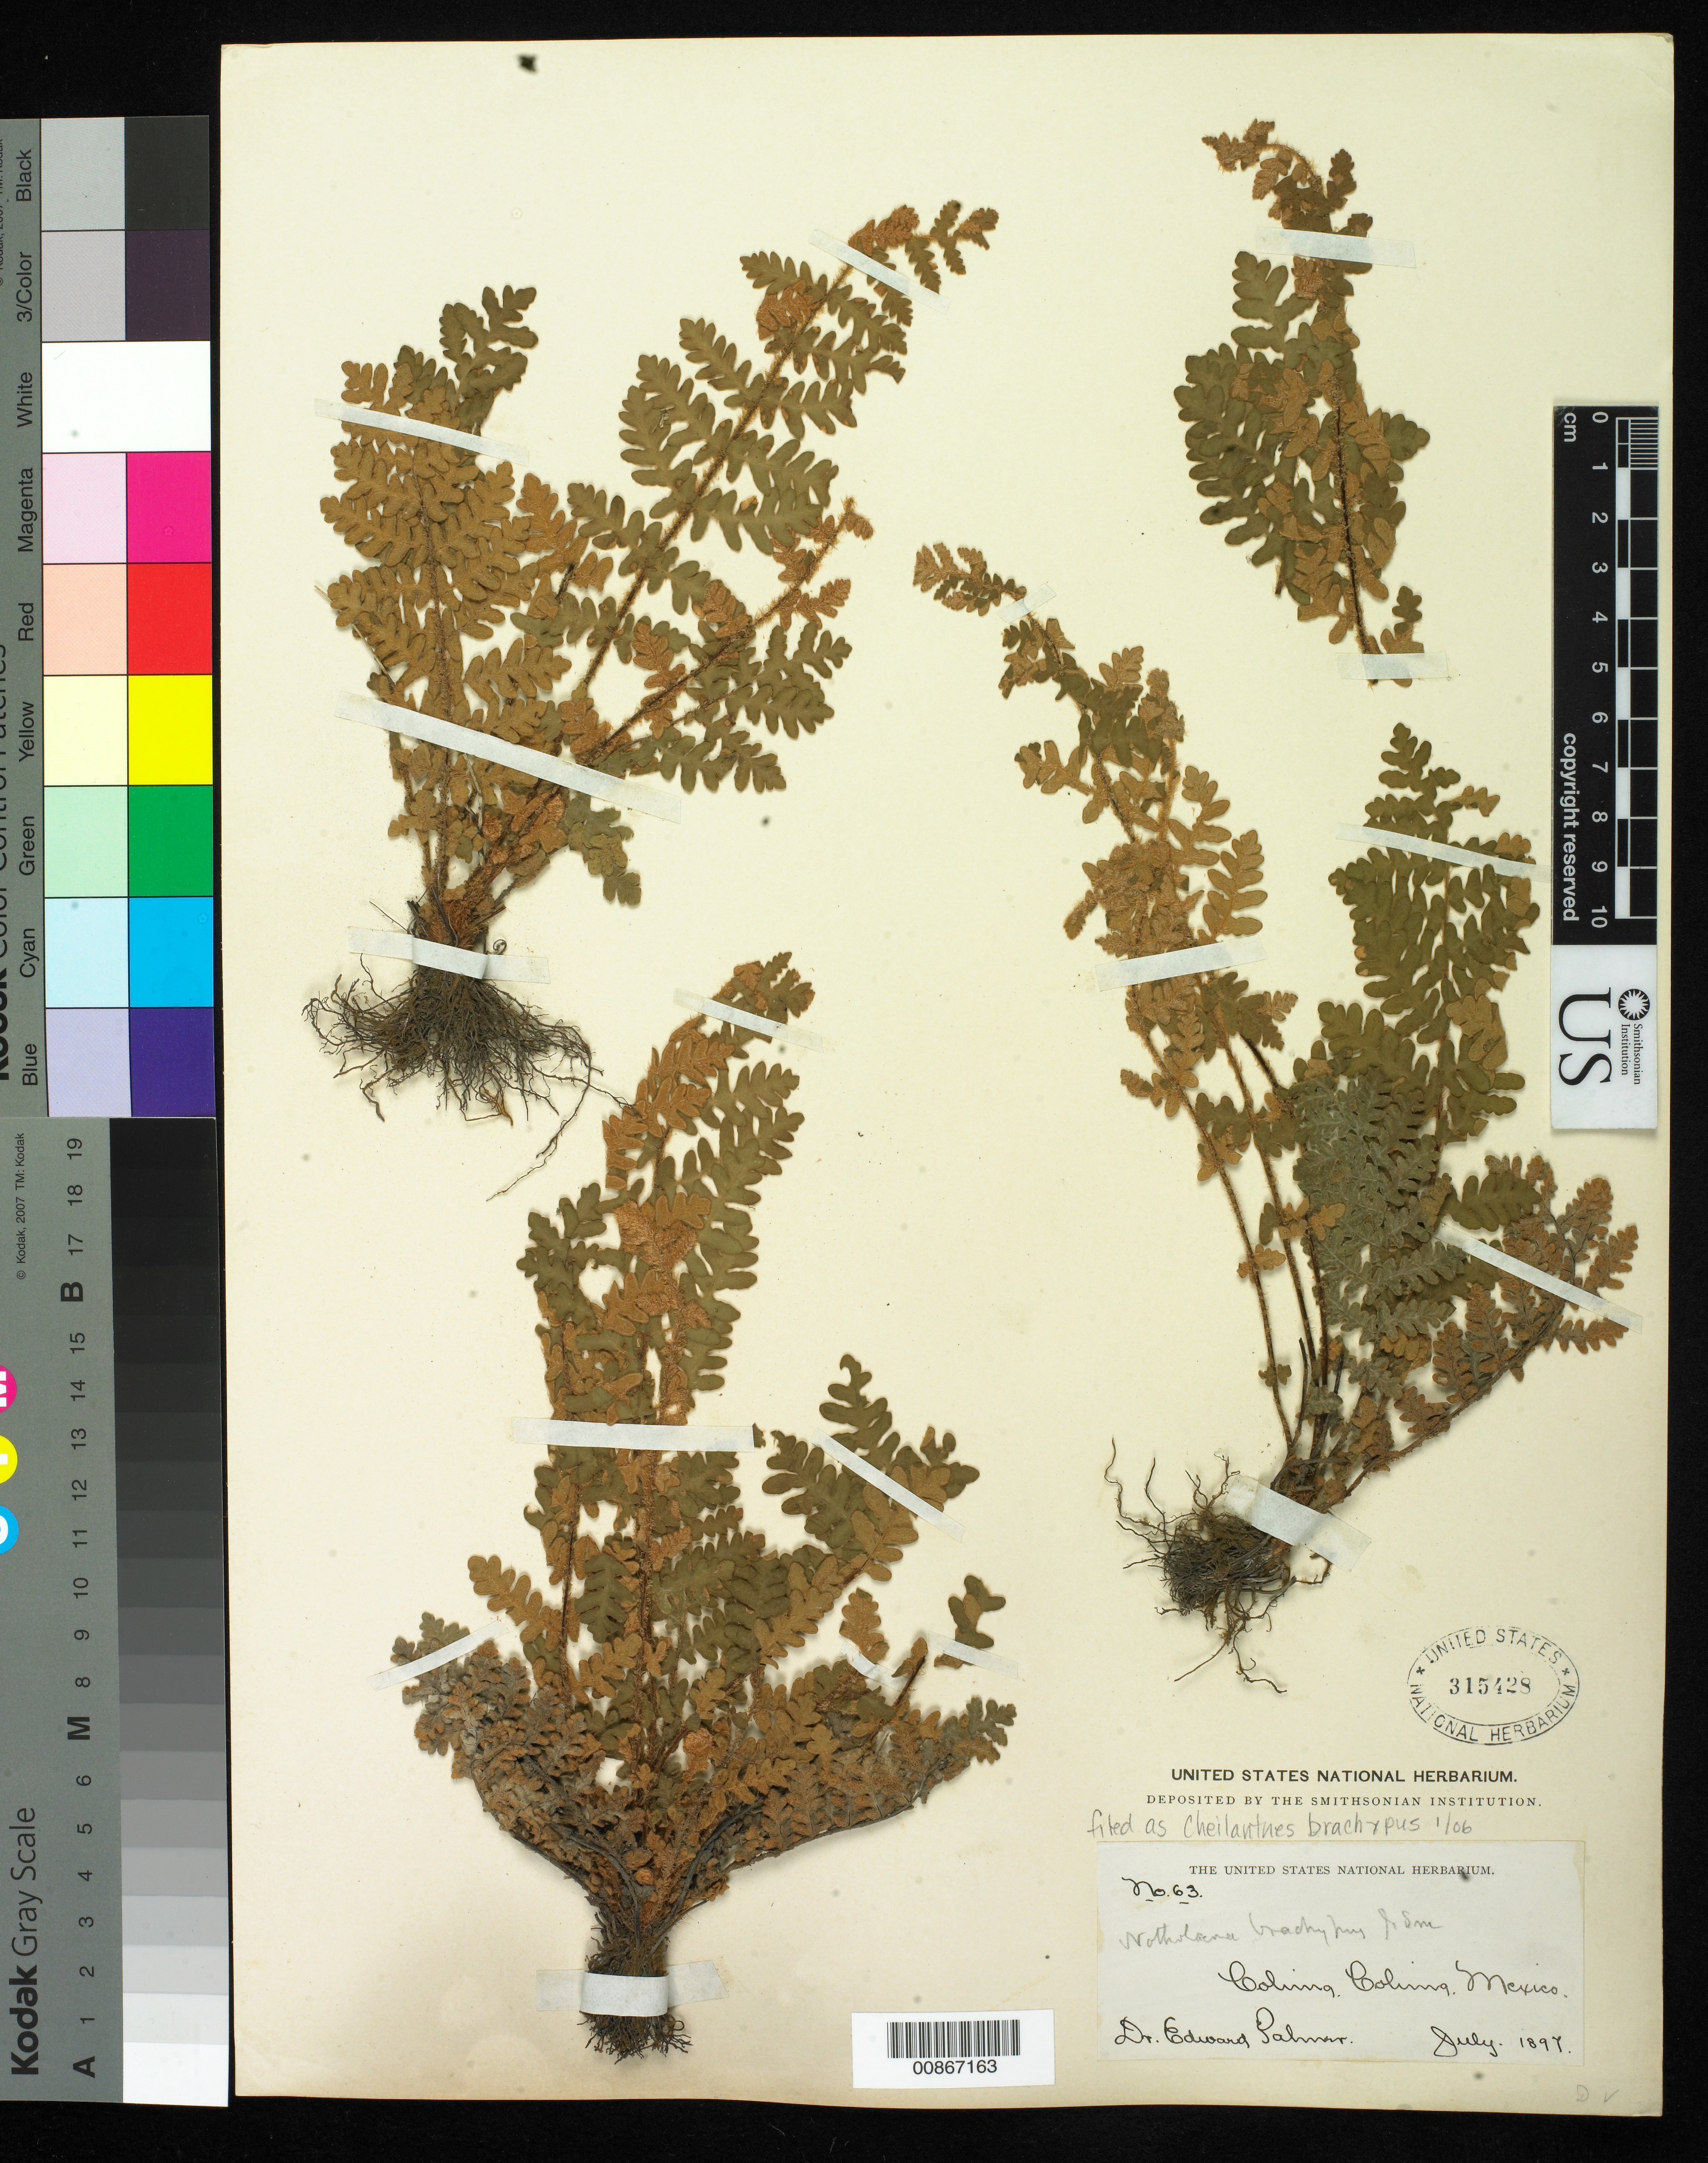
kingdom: Plantae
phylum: Tracheophyta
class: Polypodiopsida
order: Polypodiales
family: Pteridaceae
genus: Notholaena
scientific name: Notholaena brachypus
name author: (Kunze) J. Sm.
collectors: E. Palmer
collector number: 63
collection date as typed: Jul 1897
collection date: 1897-07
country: Mexico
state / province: Colima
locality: Colima, Colima.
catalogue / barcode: US 315428